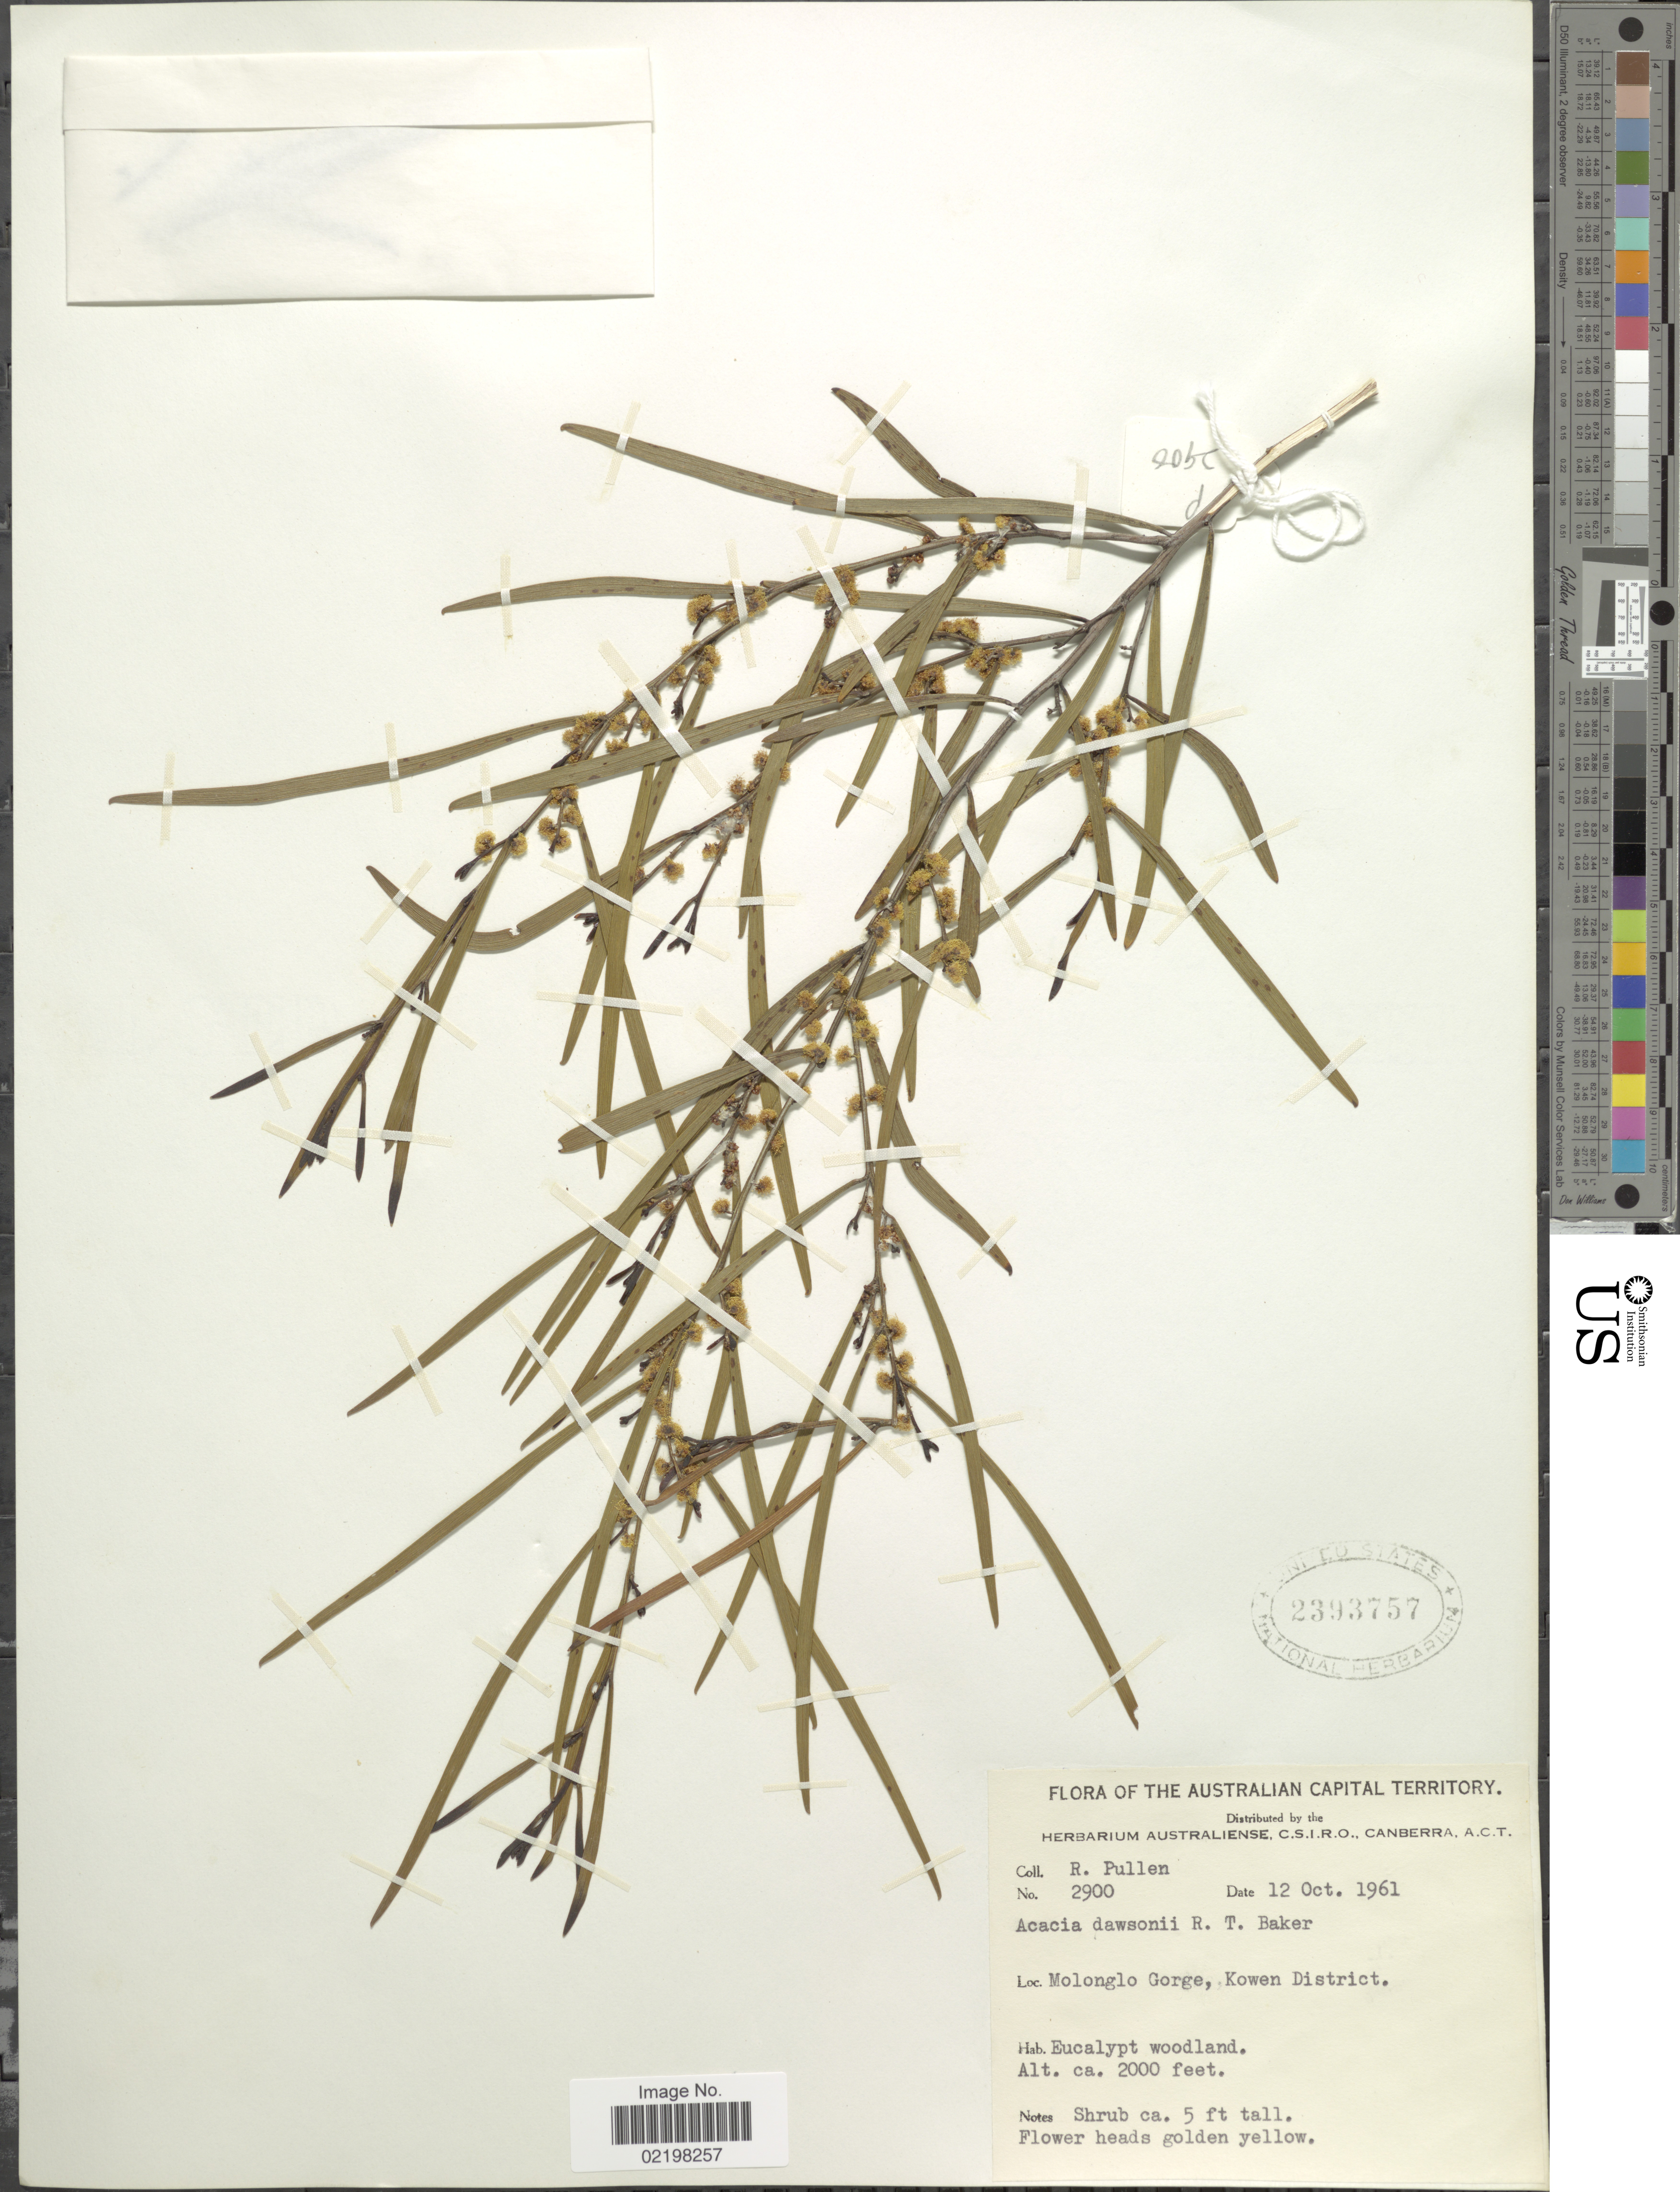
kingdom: Plantae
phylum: Tracheophyta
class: Magnoliopsida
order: Fabales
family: Fabaceae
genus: Acacia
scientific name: Acacia dawsonii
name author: R.T. Baker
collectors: R. Pullen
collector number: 2900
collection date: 1961-10-12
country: Australia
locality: Australian Capital Territory. Molonglo Gorge, Kowen District.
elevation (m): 610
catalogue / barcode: US 2393757